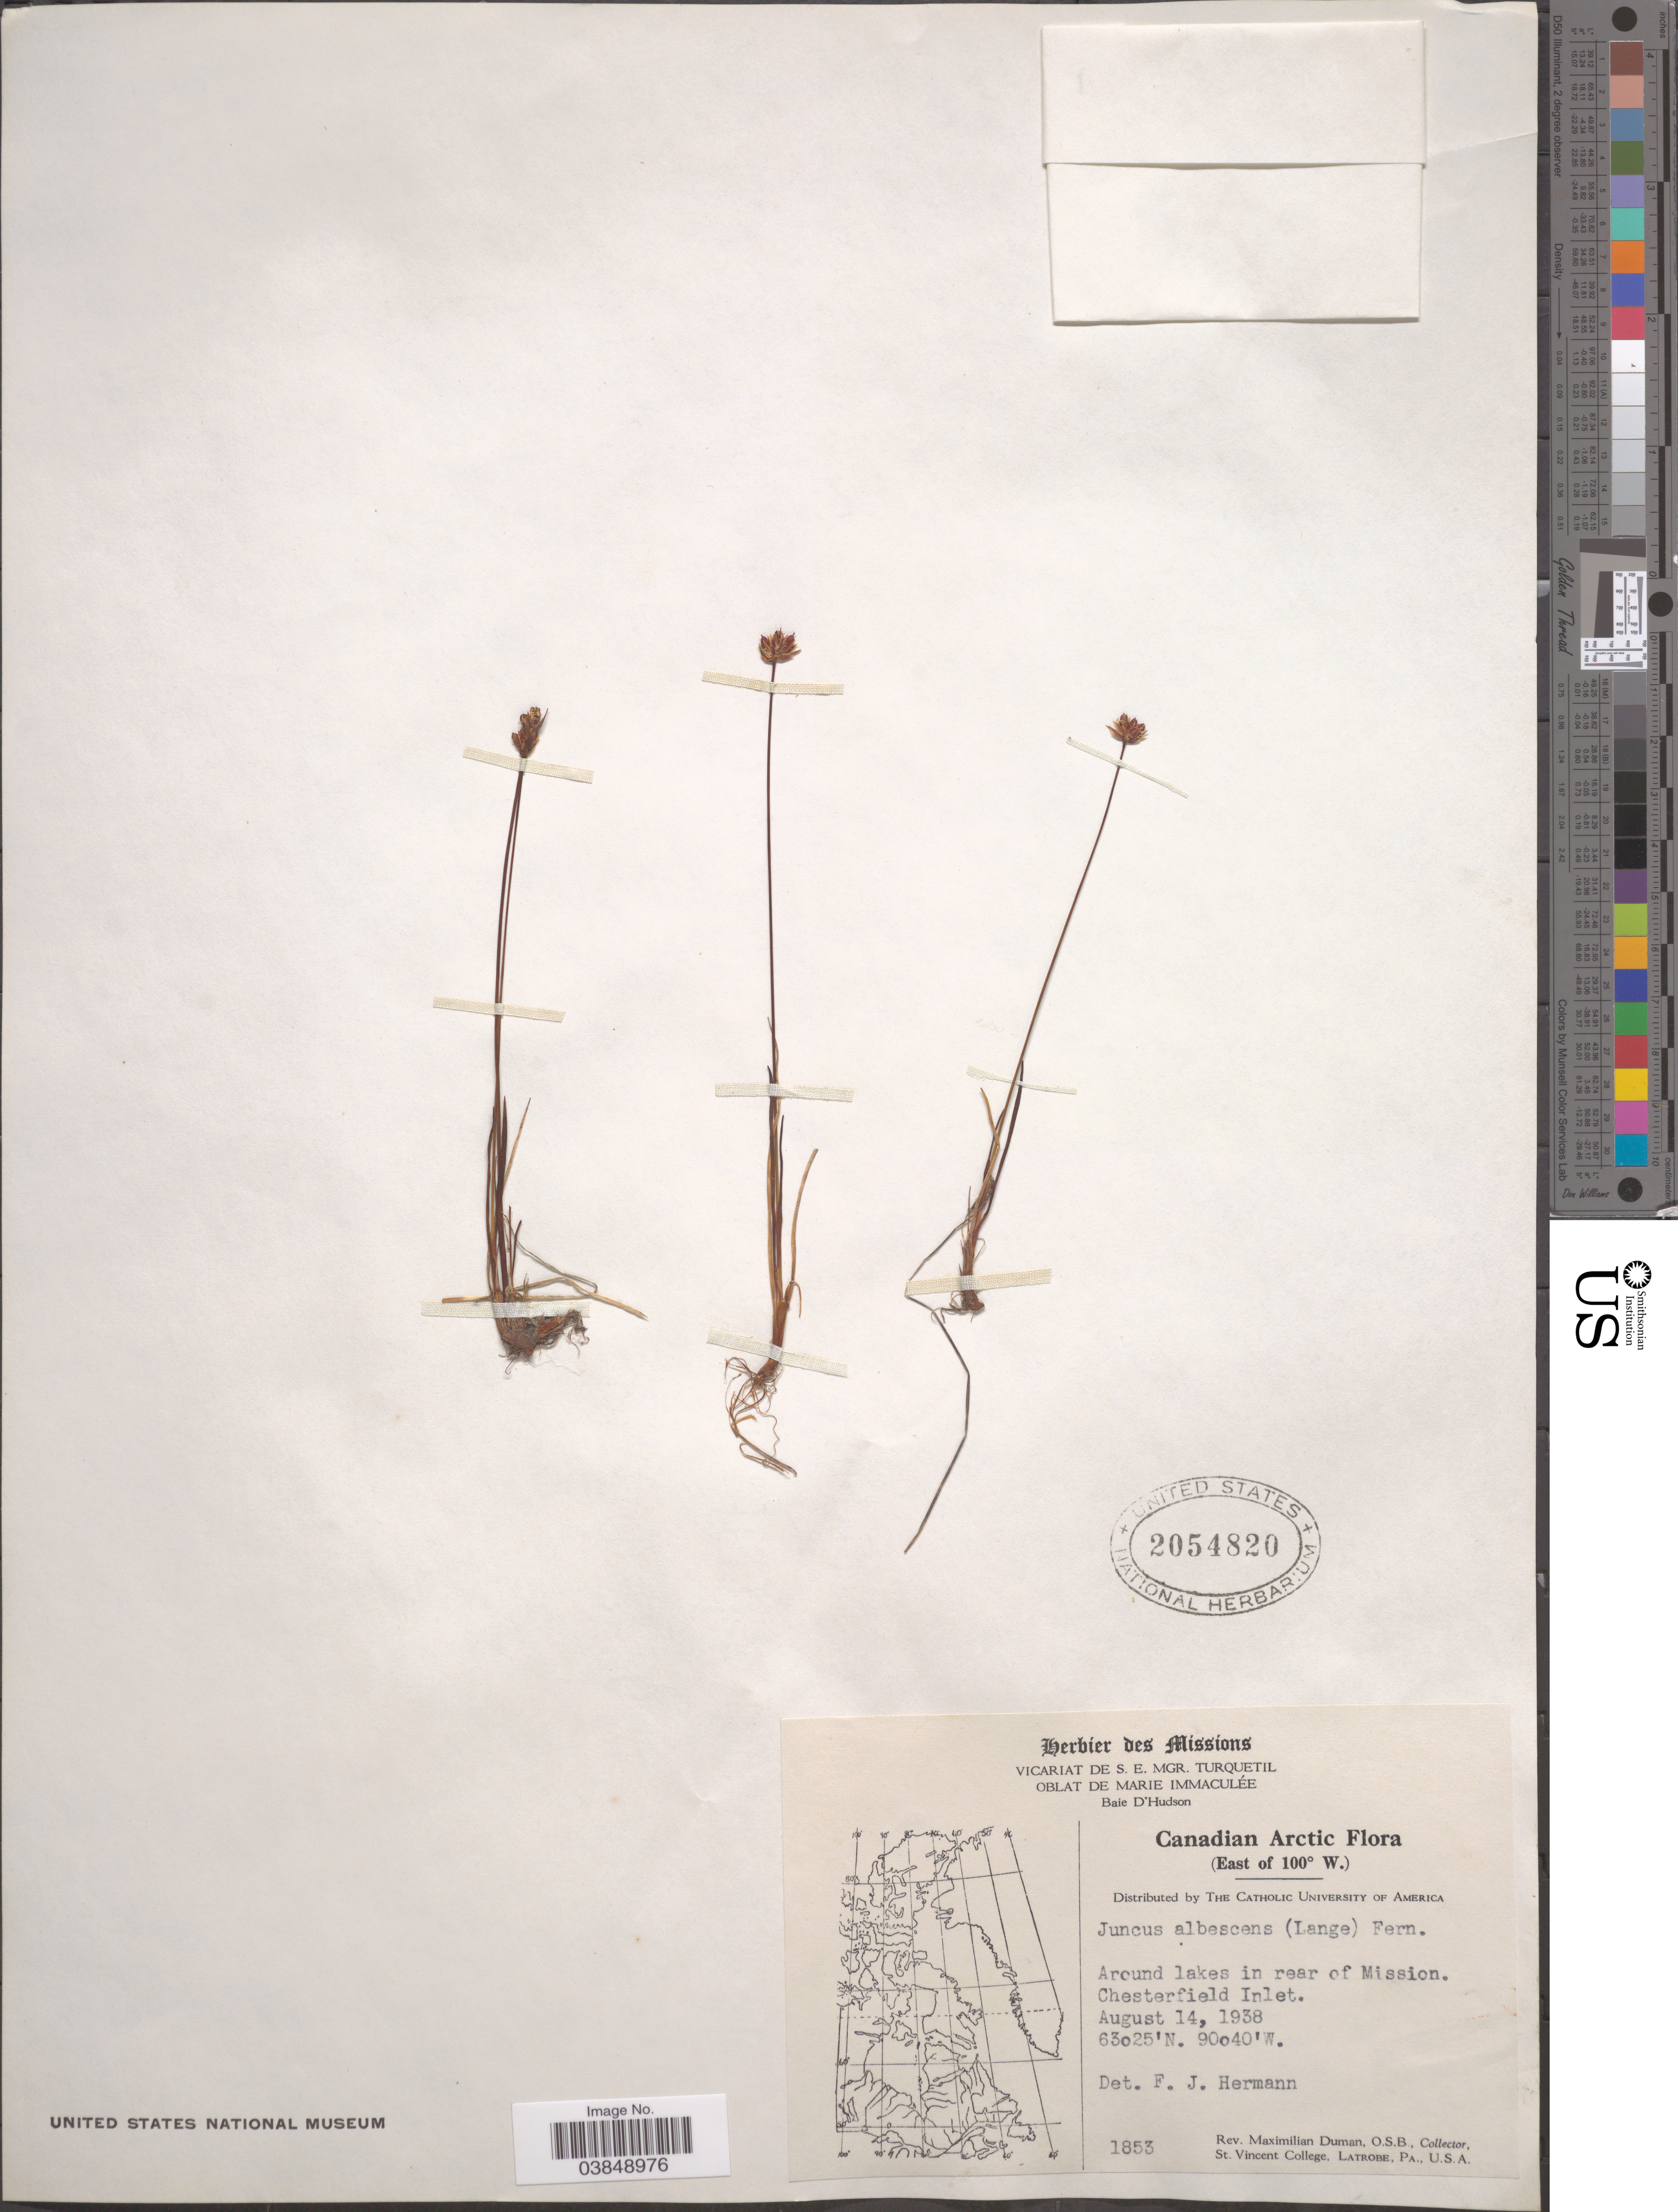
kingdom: Plantae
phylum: Tracheophyta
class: Liliopsida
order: Poales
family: Juncaceae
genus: Juncus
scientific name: Juncus albescens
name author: Fernald & Lange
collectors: M. Duman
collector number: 1853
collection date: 1938-08-14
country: Canada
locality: Canadian Arctic. Around lakes in rear of Mission. Chesterfield Inlet.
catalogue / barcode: US 2054820